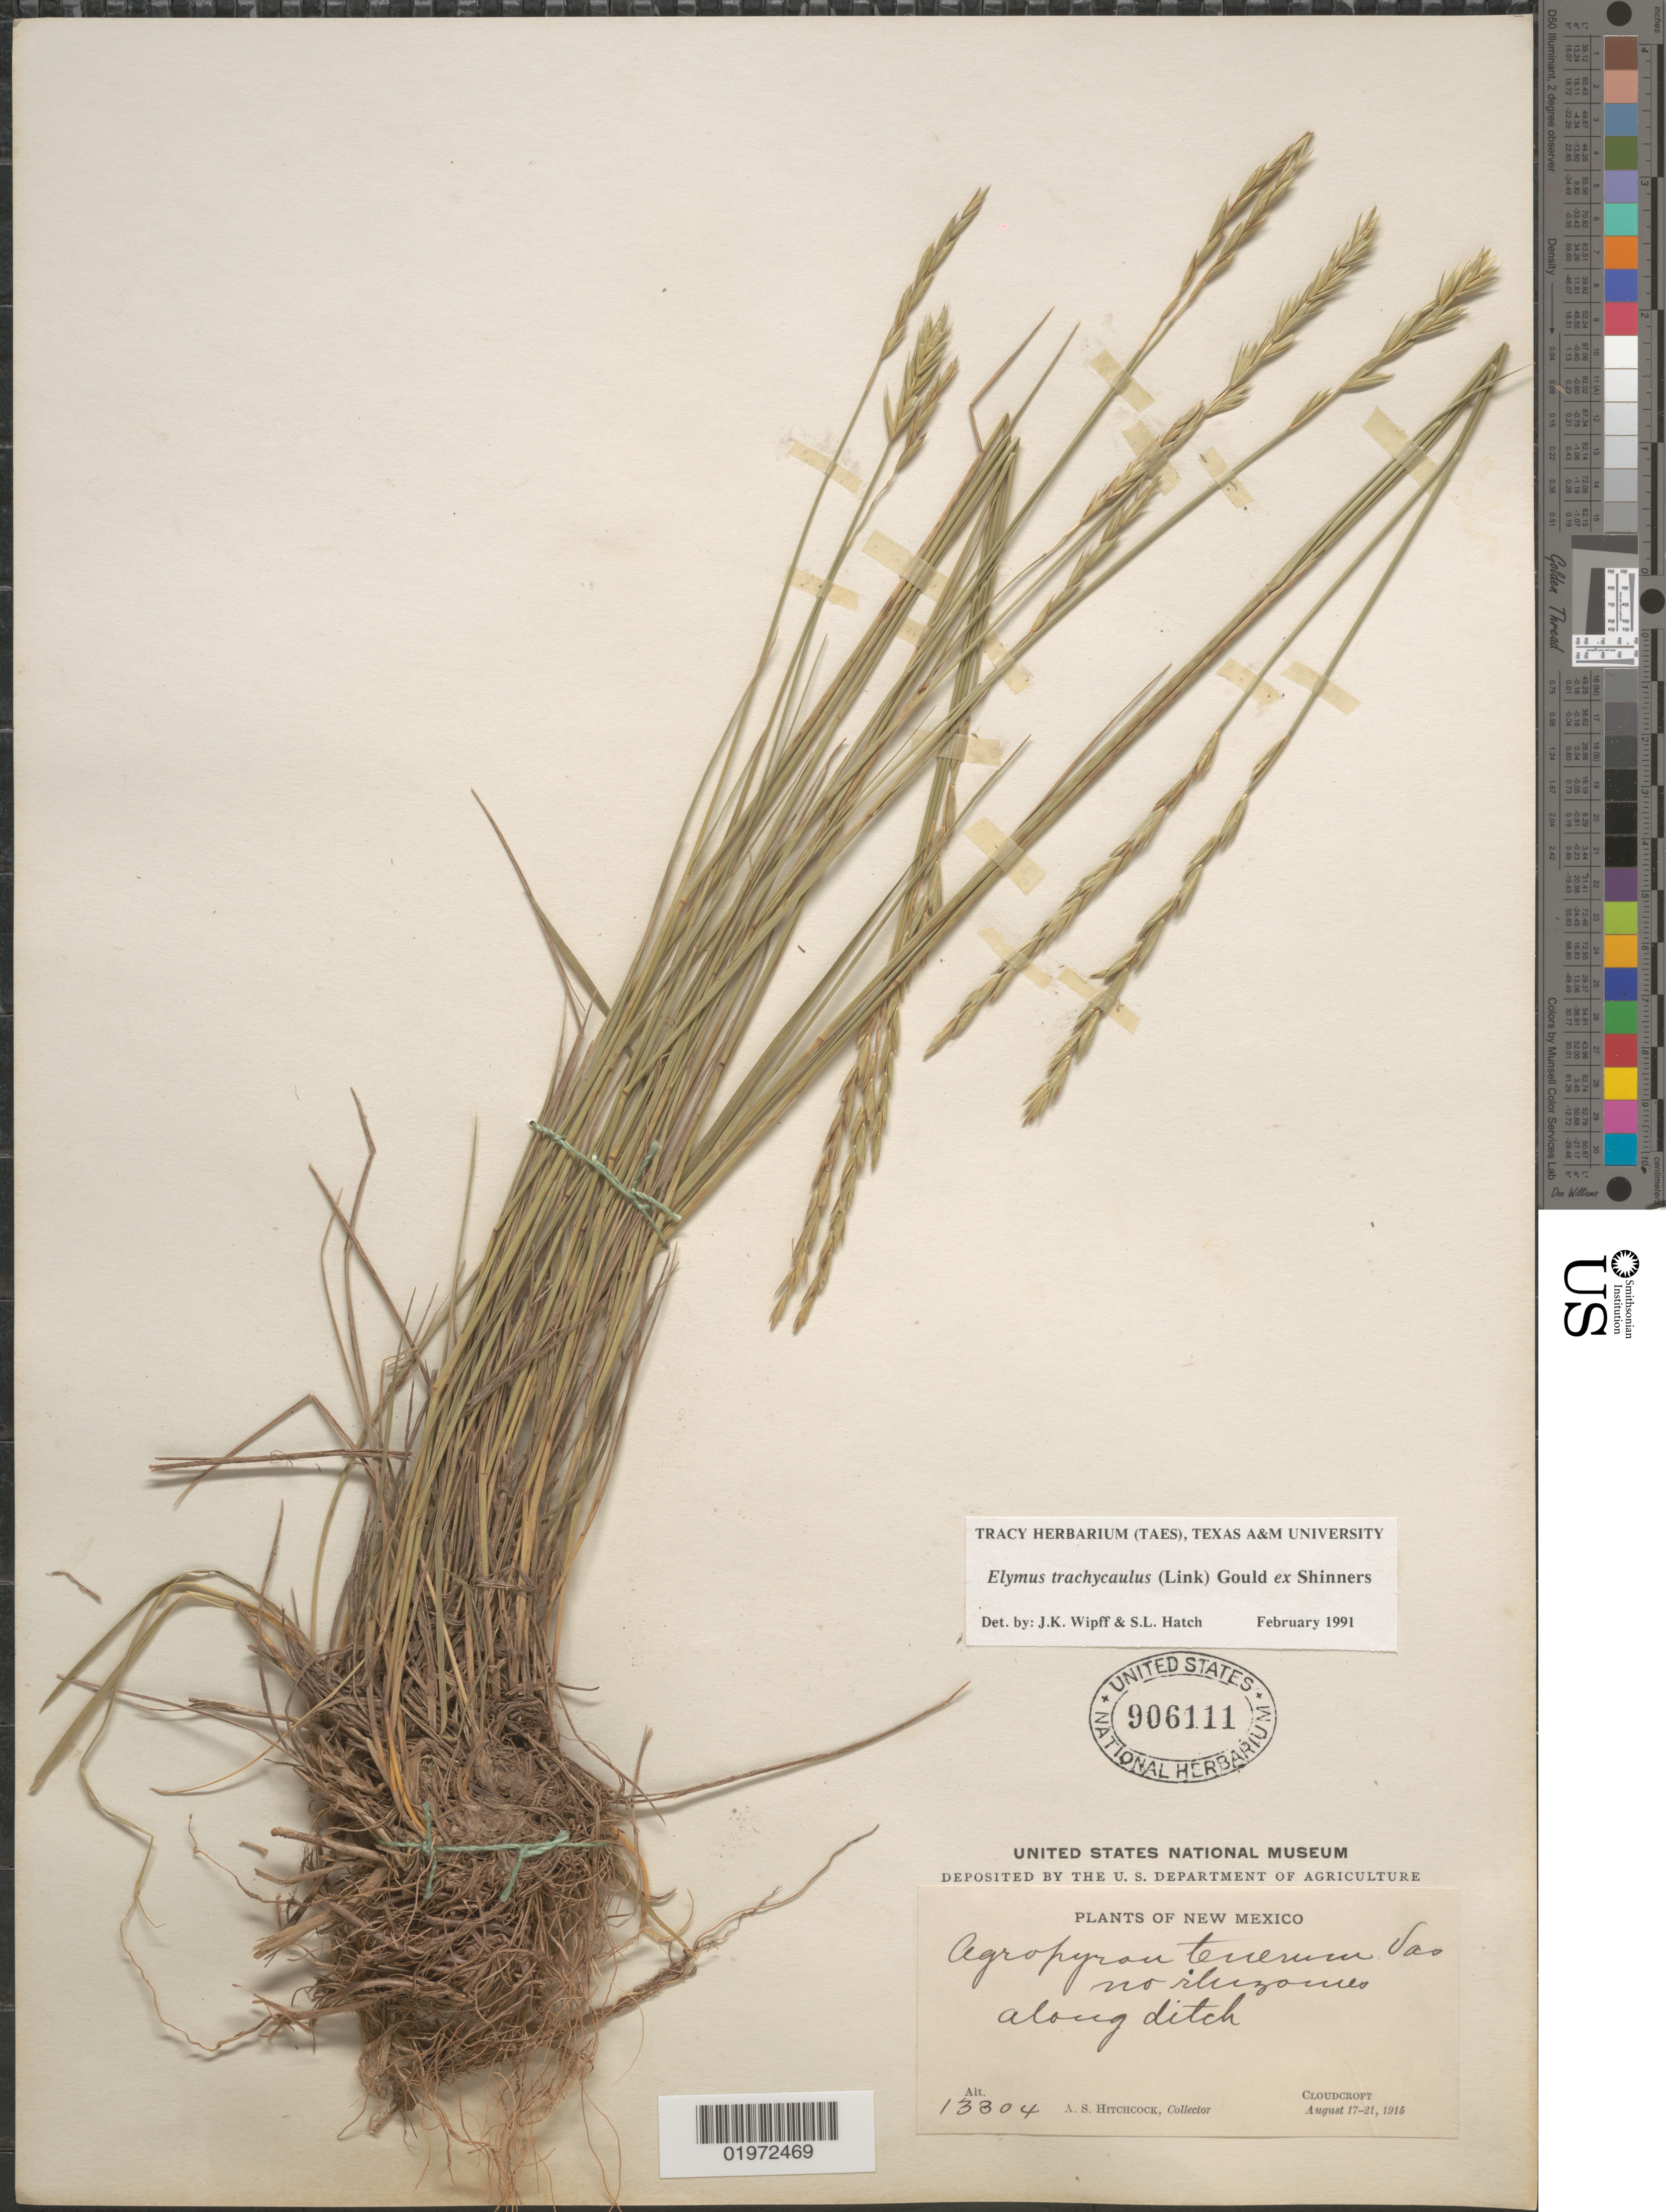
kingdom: Plantae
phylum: Tracheophyta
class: Liliopsida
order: Poales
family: Poaceae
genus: Elymus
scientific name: Elymus trachycaulus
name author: (Link) Gould ex Shinners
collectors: A. S. Hitchcock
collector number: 13304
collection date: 1915-08-17/1915-08-21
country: United States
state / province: New Mexico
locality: Along ditch. Cloudcroft.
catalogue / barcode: US 906111